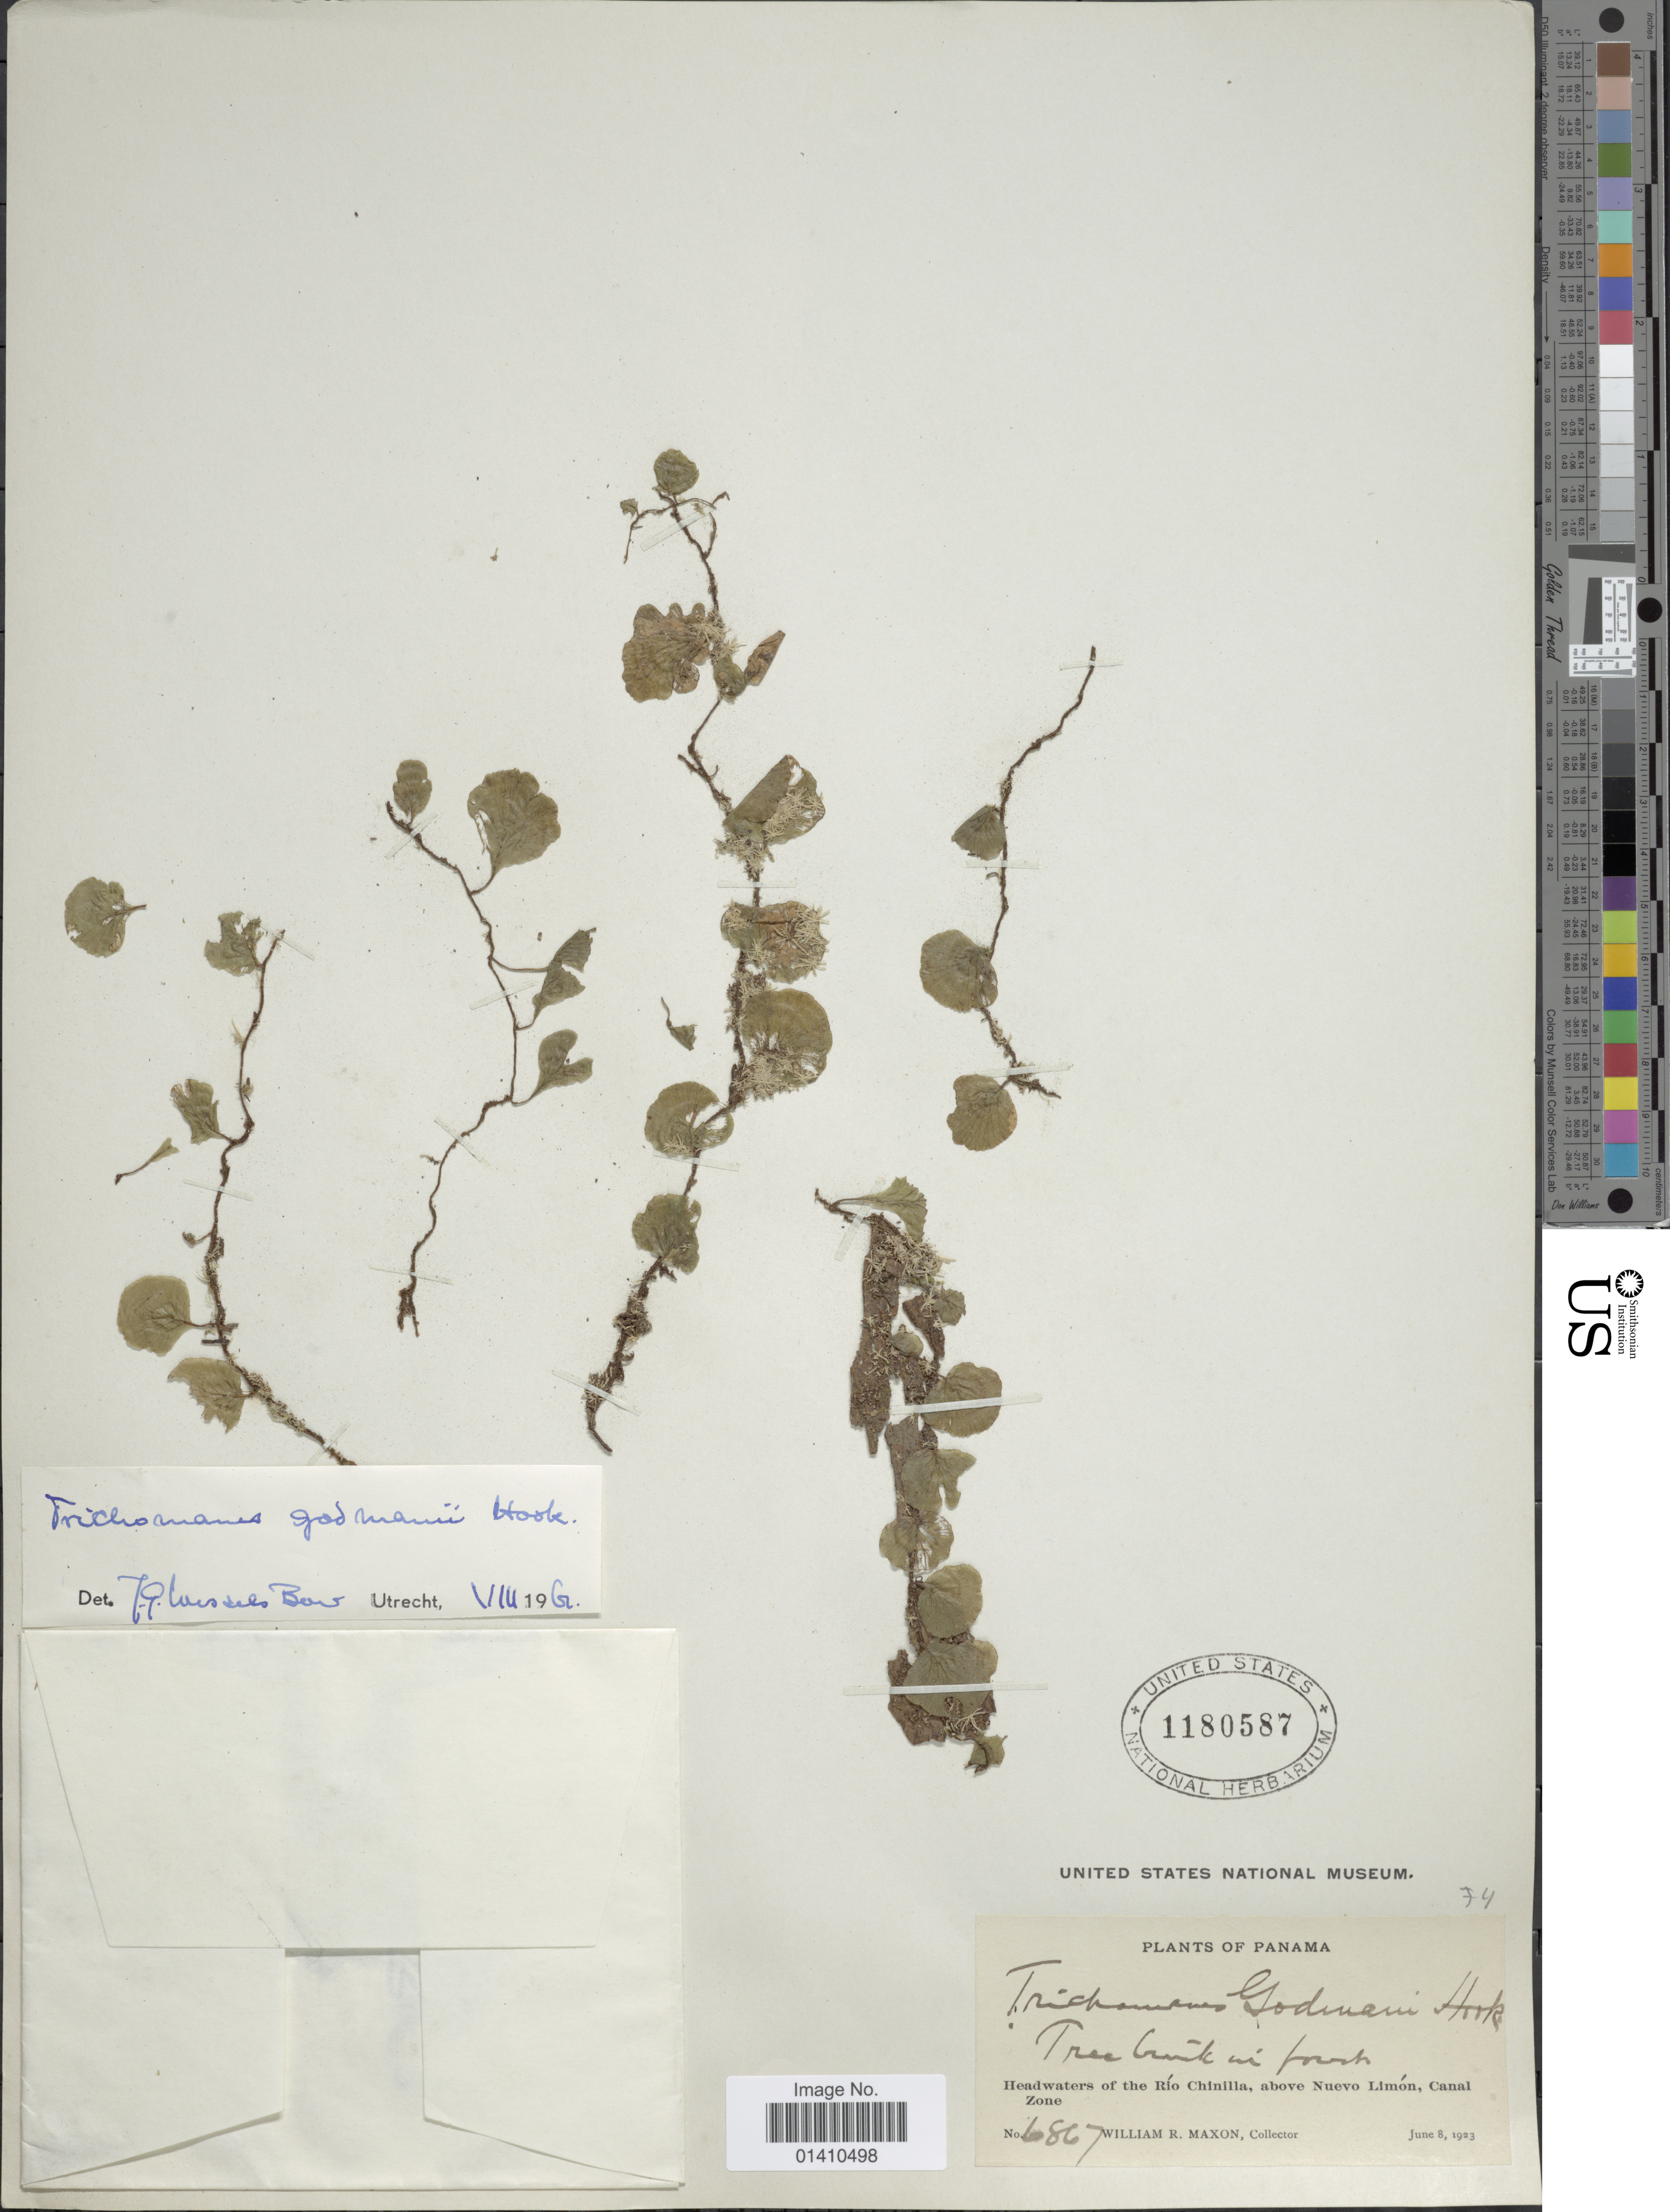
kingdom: Plantae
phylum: Tracheophyta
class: Polypodiopsida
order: Hymenophyllales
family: Hymenophyllaceae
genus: Didymoglossum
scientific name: Didymoglossum godmanii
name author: (Hook. ex Baker) Ebihara & Dubuisson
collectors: W. R. Maxon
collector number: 6867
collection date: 1923-06-08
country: Panama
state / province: Colón / Panamá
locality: Headwaters of The Rio Chinilla, above Nuevo Limon, Canal Zone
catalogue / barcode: US 1180587